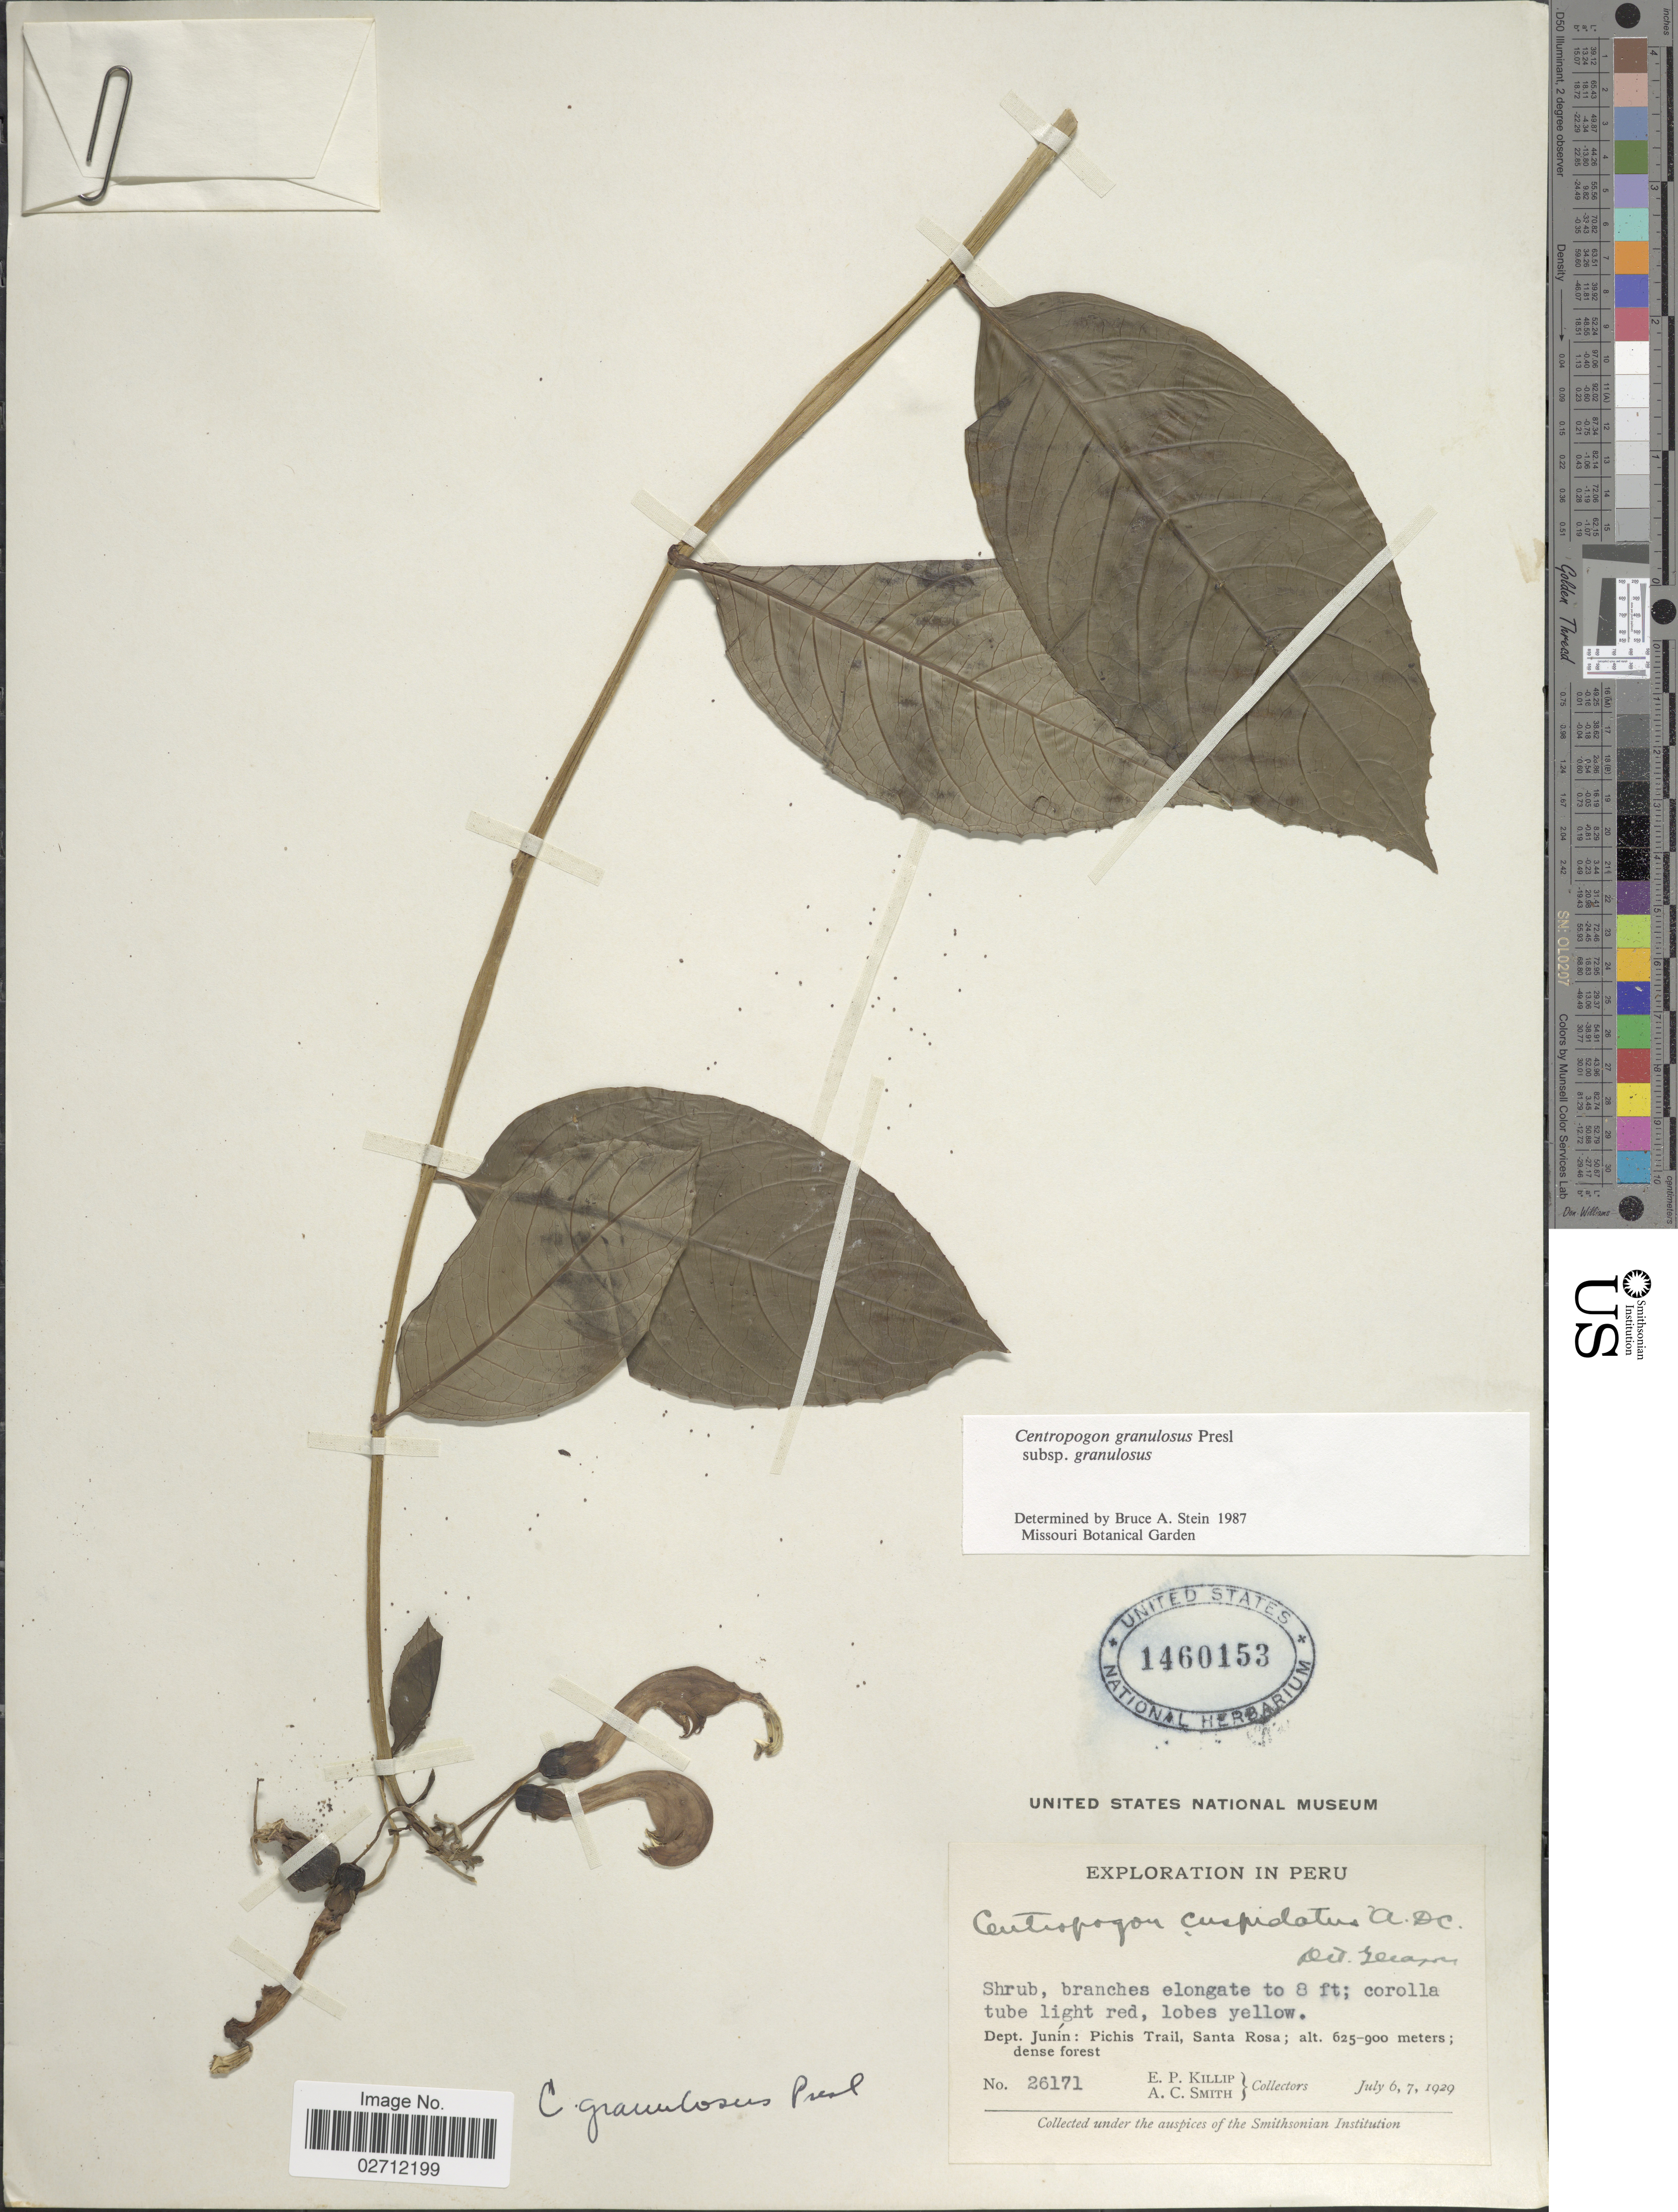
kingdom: Plantae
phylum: Tracheophyta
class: Magnoliopsida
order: Asterales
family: Campanulaceae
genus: Centropogon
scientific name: Centropogon granulosus subsp. granulosus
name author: C. Presl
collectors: E. P. Killip & A. C. Smith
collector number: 26171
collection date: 1929-07-06/1929-07-07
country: Peru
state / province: Junín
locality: Pichis Trail, Santa Rosa.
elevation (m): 625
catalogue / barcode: US 1460153